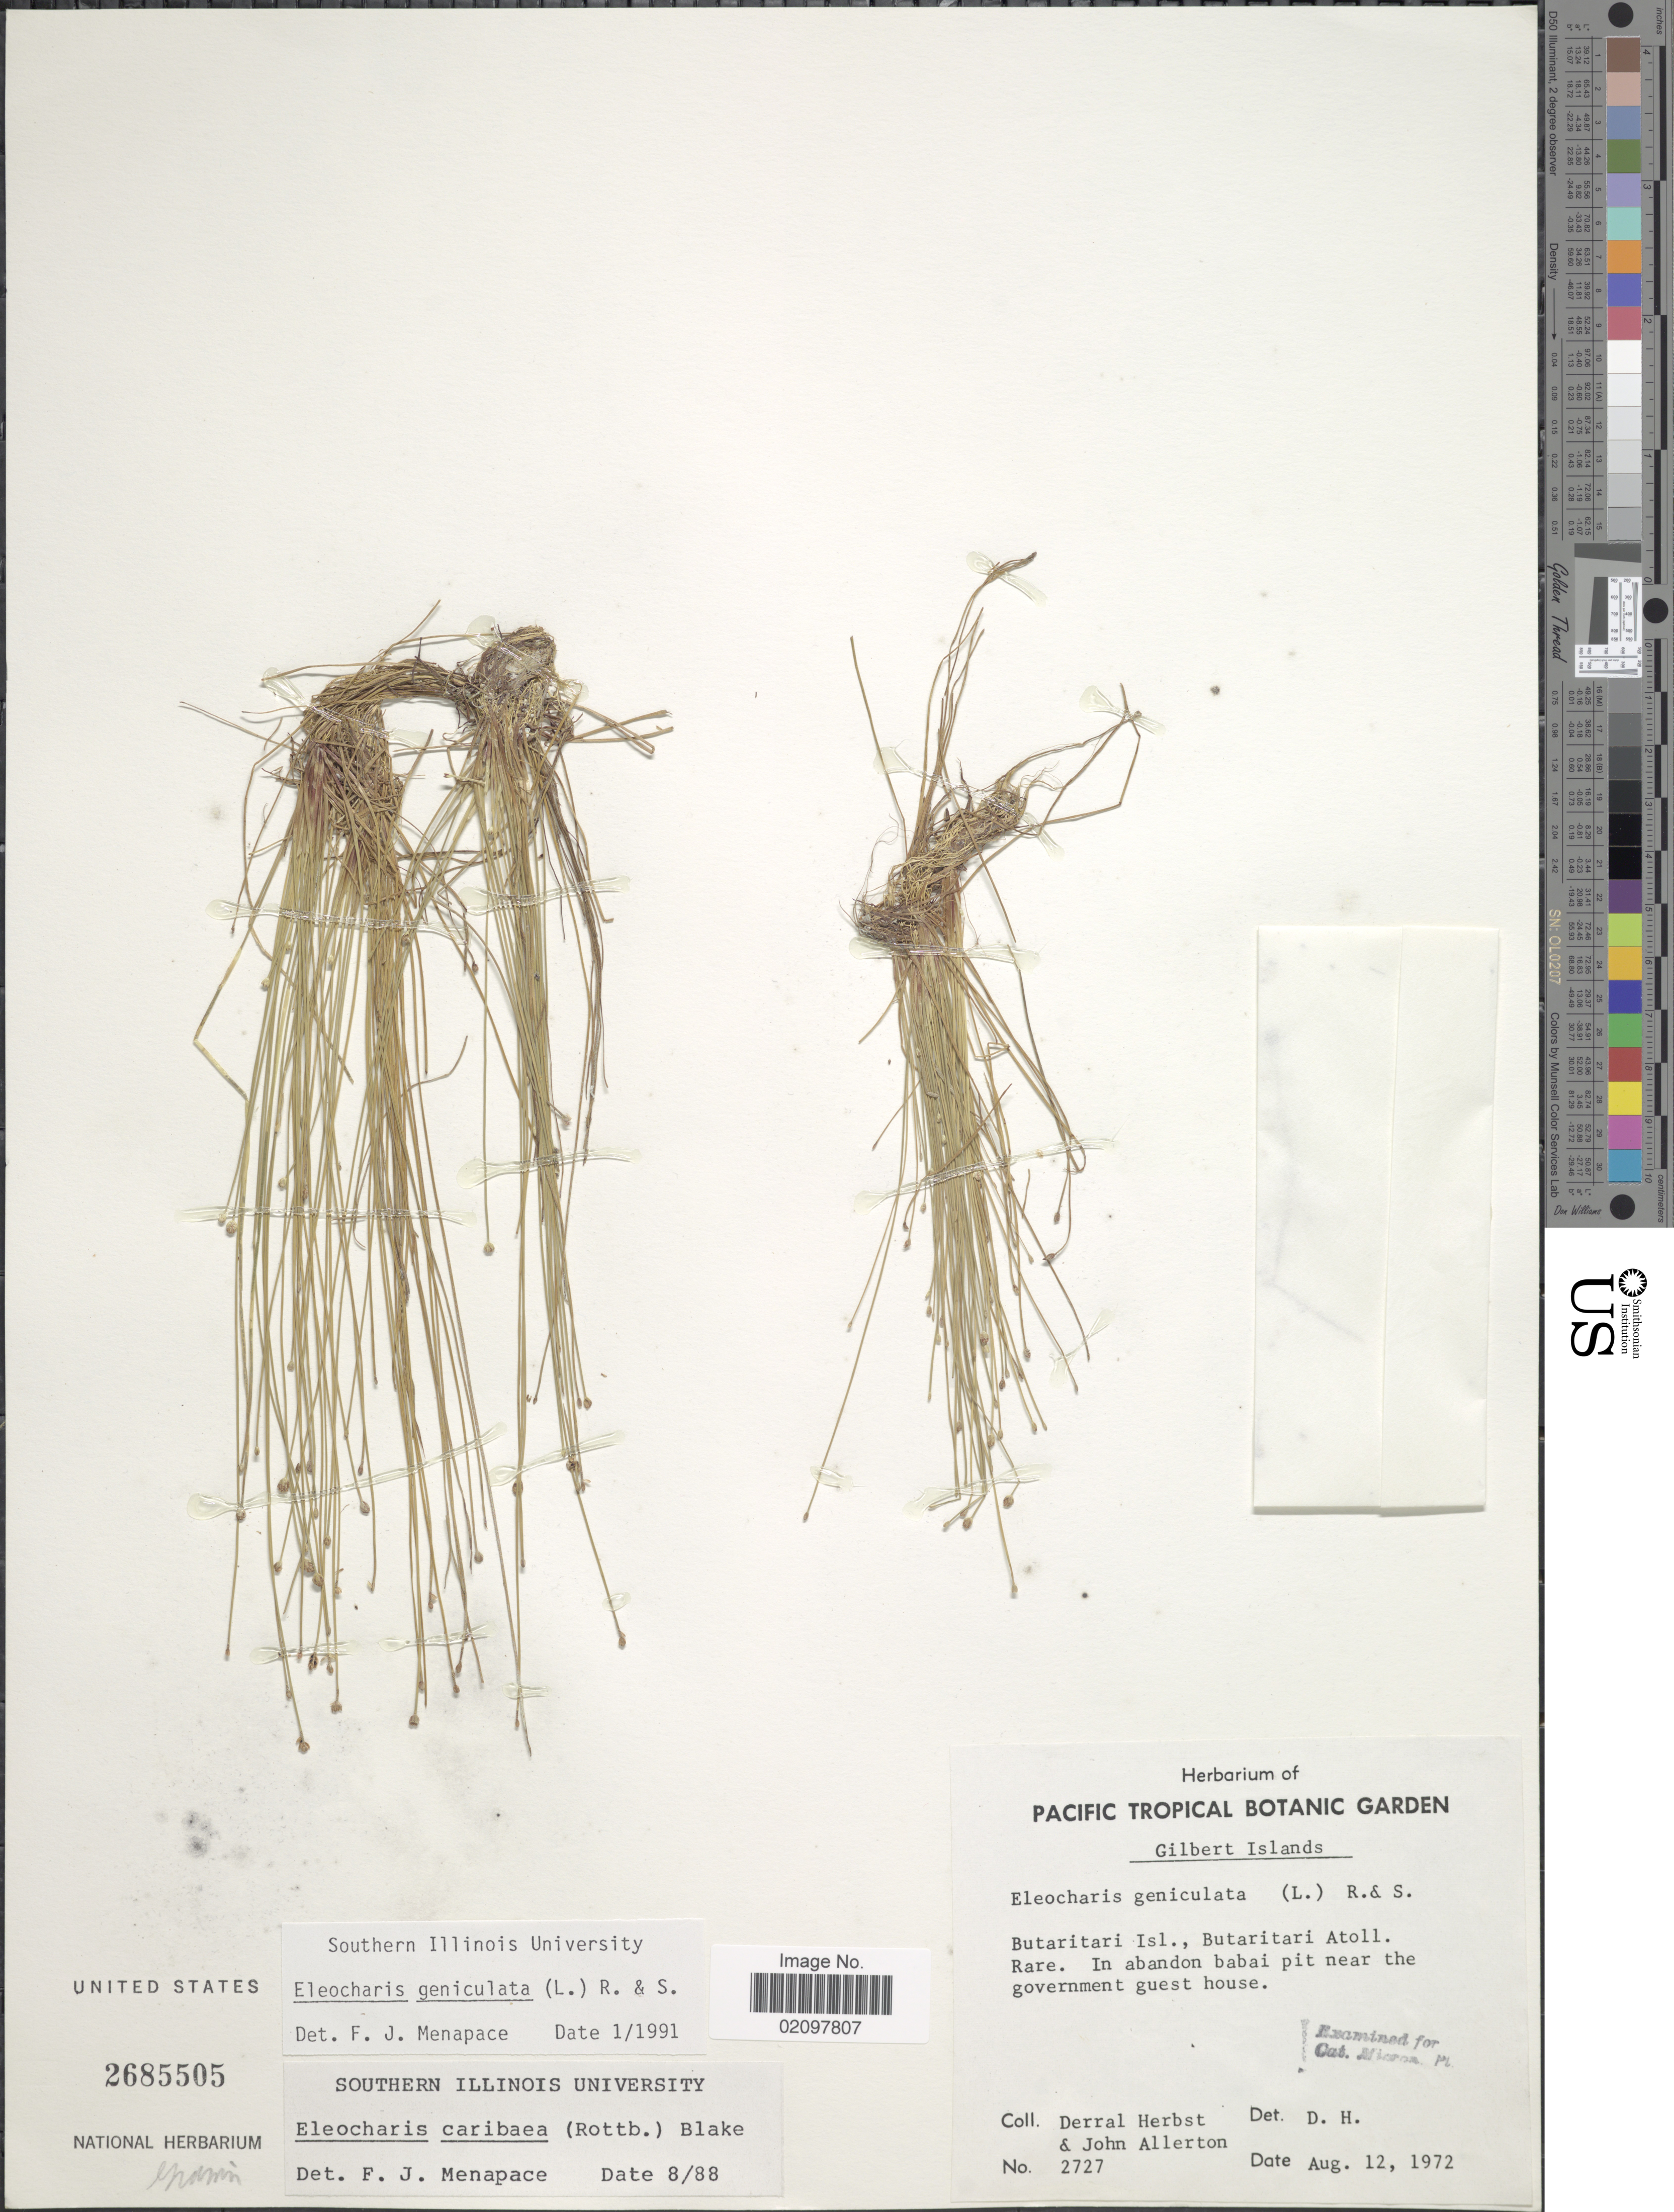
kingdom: Plantae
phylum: Tracheophyta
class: Liliopsida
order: Poales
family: Cyperaceae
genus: Eleocharis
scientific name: Eleocharis geniculata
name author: (L.) Roem. & Schult.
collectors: D. Herbst & J. Allerton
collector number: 2727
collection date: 1972-08-12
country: Kiribati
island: Butaritari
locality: Gilbert Islands. Butaritari Isl., Butaritari Atoll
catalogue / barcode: US 2685505